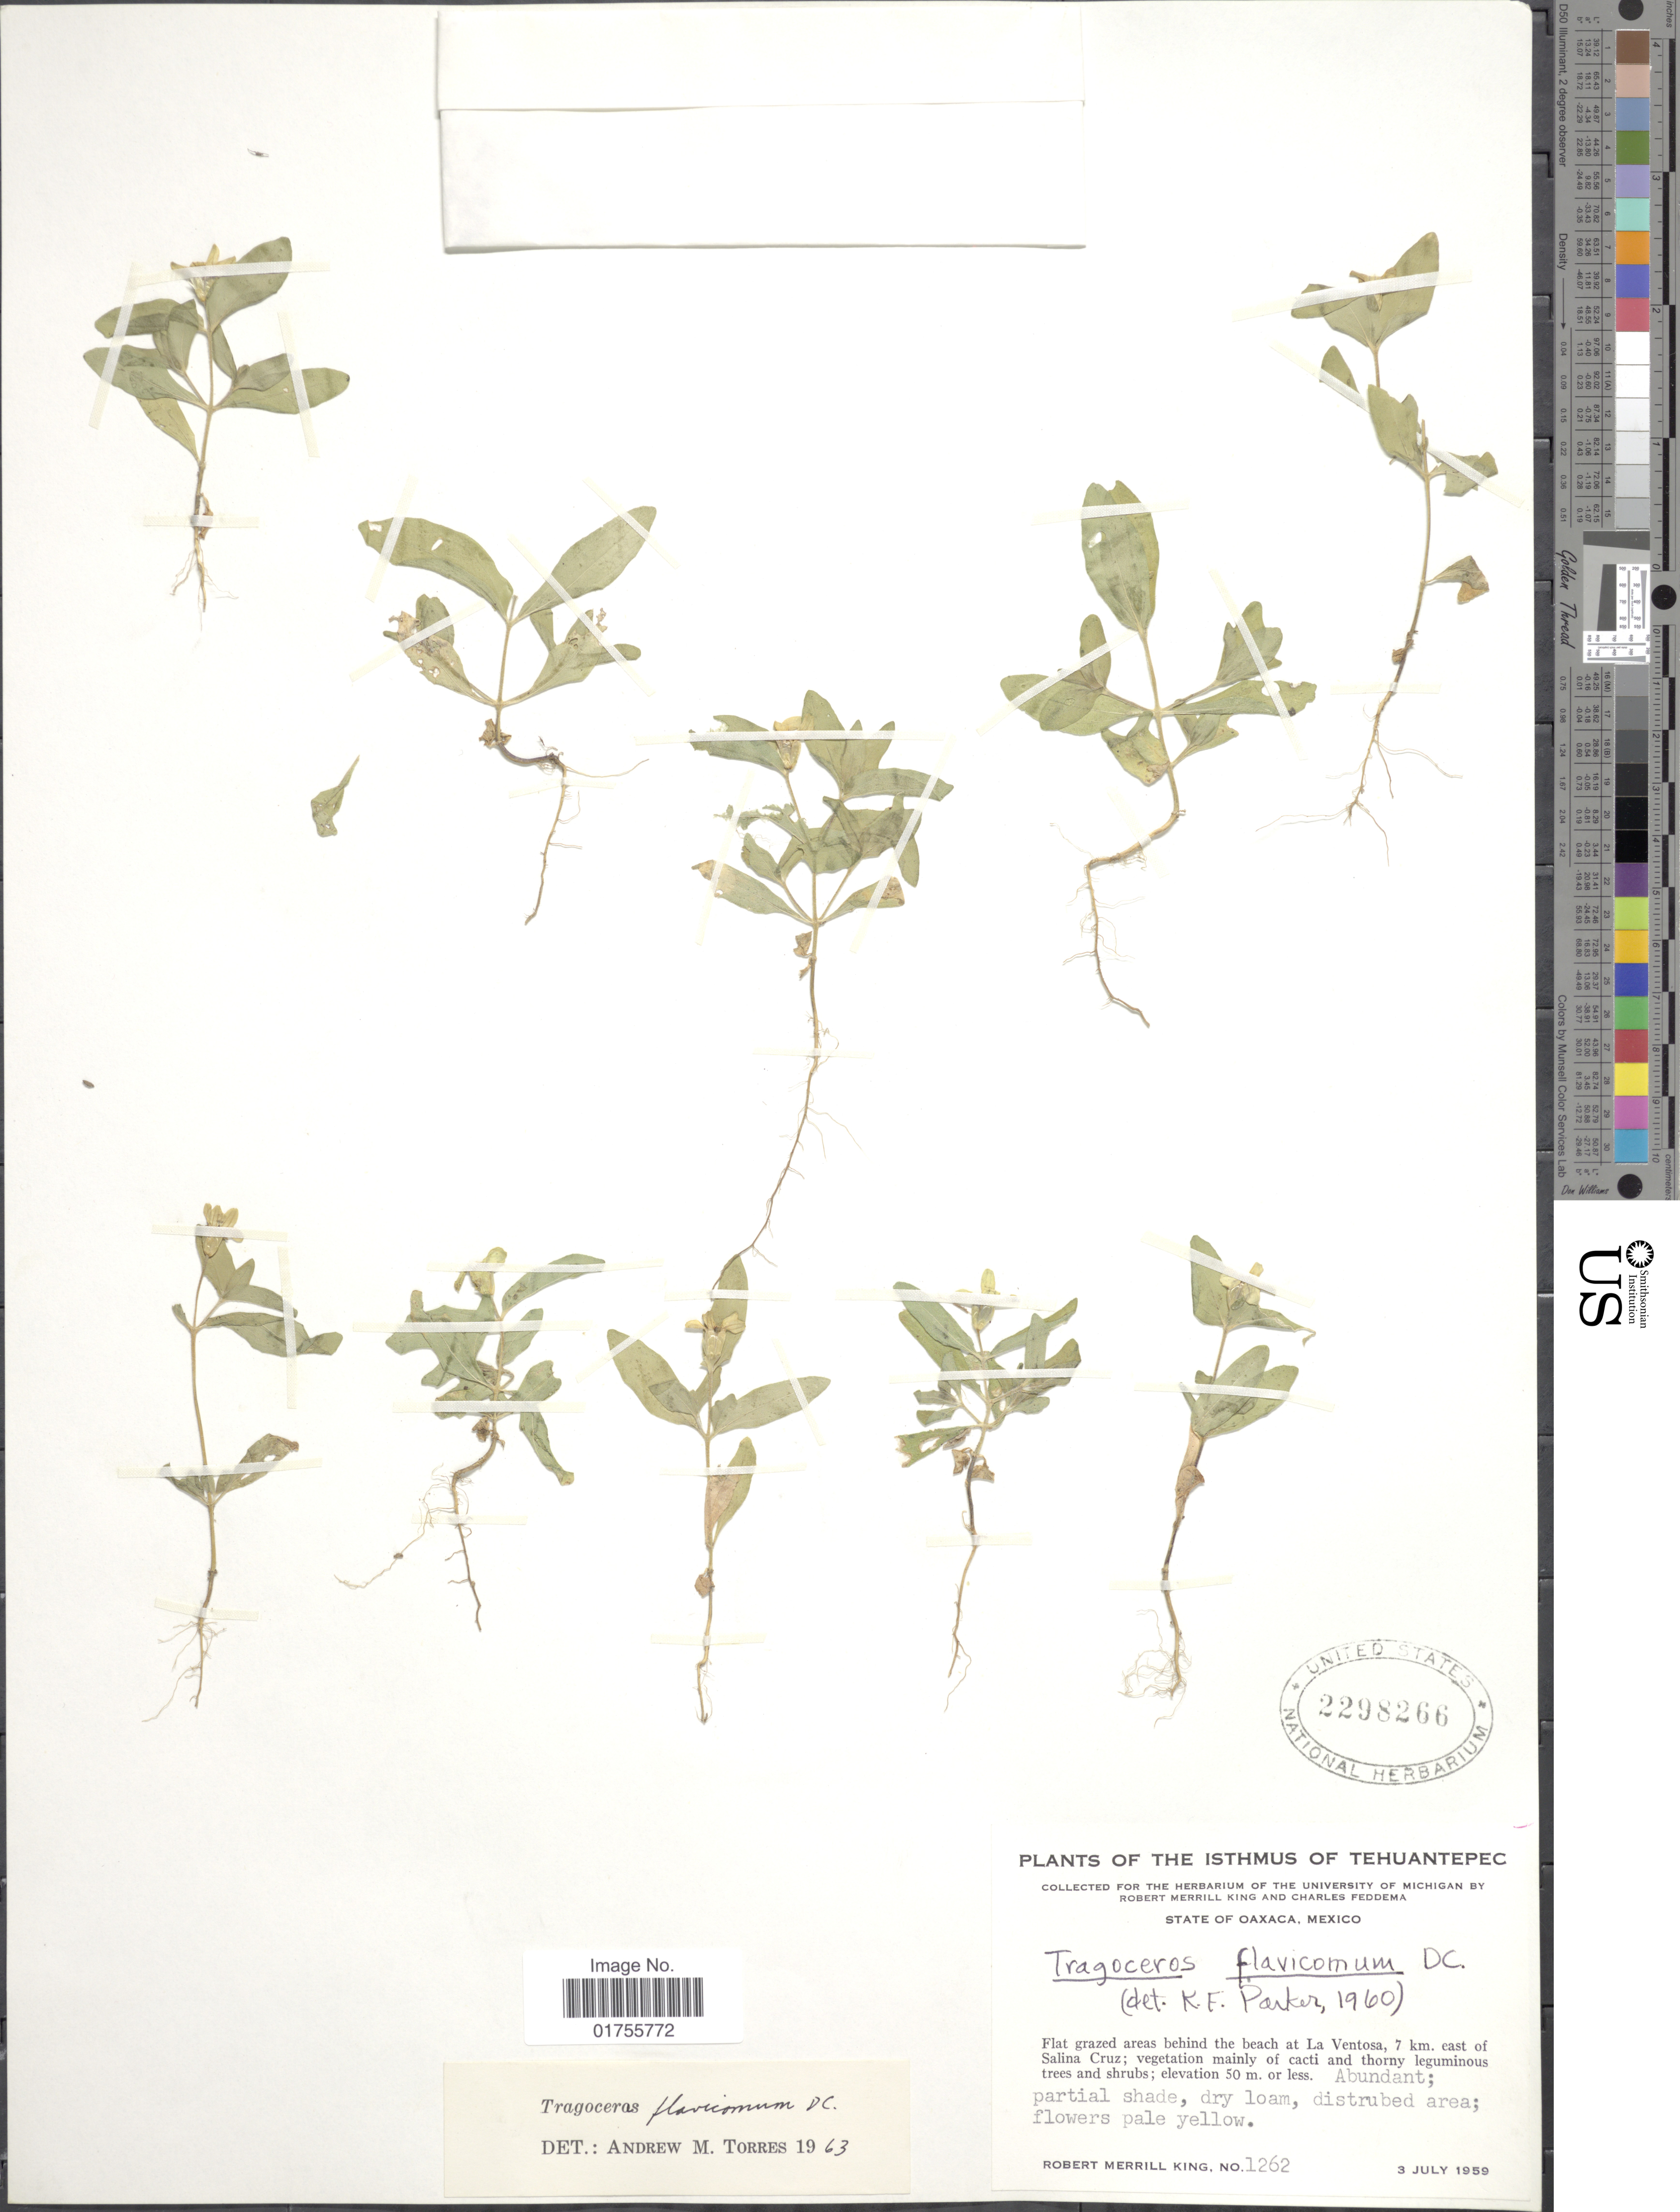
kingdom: Plantae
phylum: Tracheophyta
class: Magnoliopsida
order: Asterales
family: Asteraceae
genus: Tragoceros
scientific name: Tragoceros flavicomum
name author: DC.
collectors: R. M. King & C. Feddema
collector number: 1262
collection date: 1959-07-03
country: Mexico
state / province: Oaxaca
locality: The Isthmus of Tehuantepec, Flat grazed areas behind the beach at La Ventosa, 7 km east of Salina Cruz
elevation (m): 50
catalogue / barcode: US 2298266